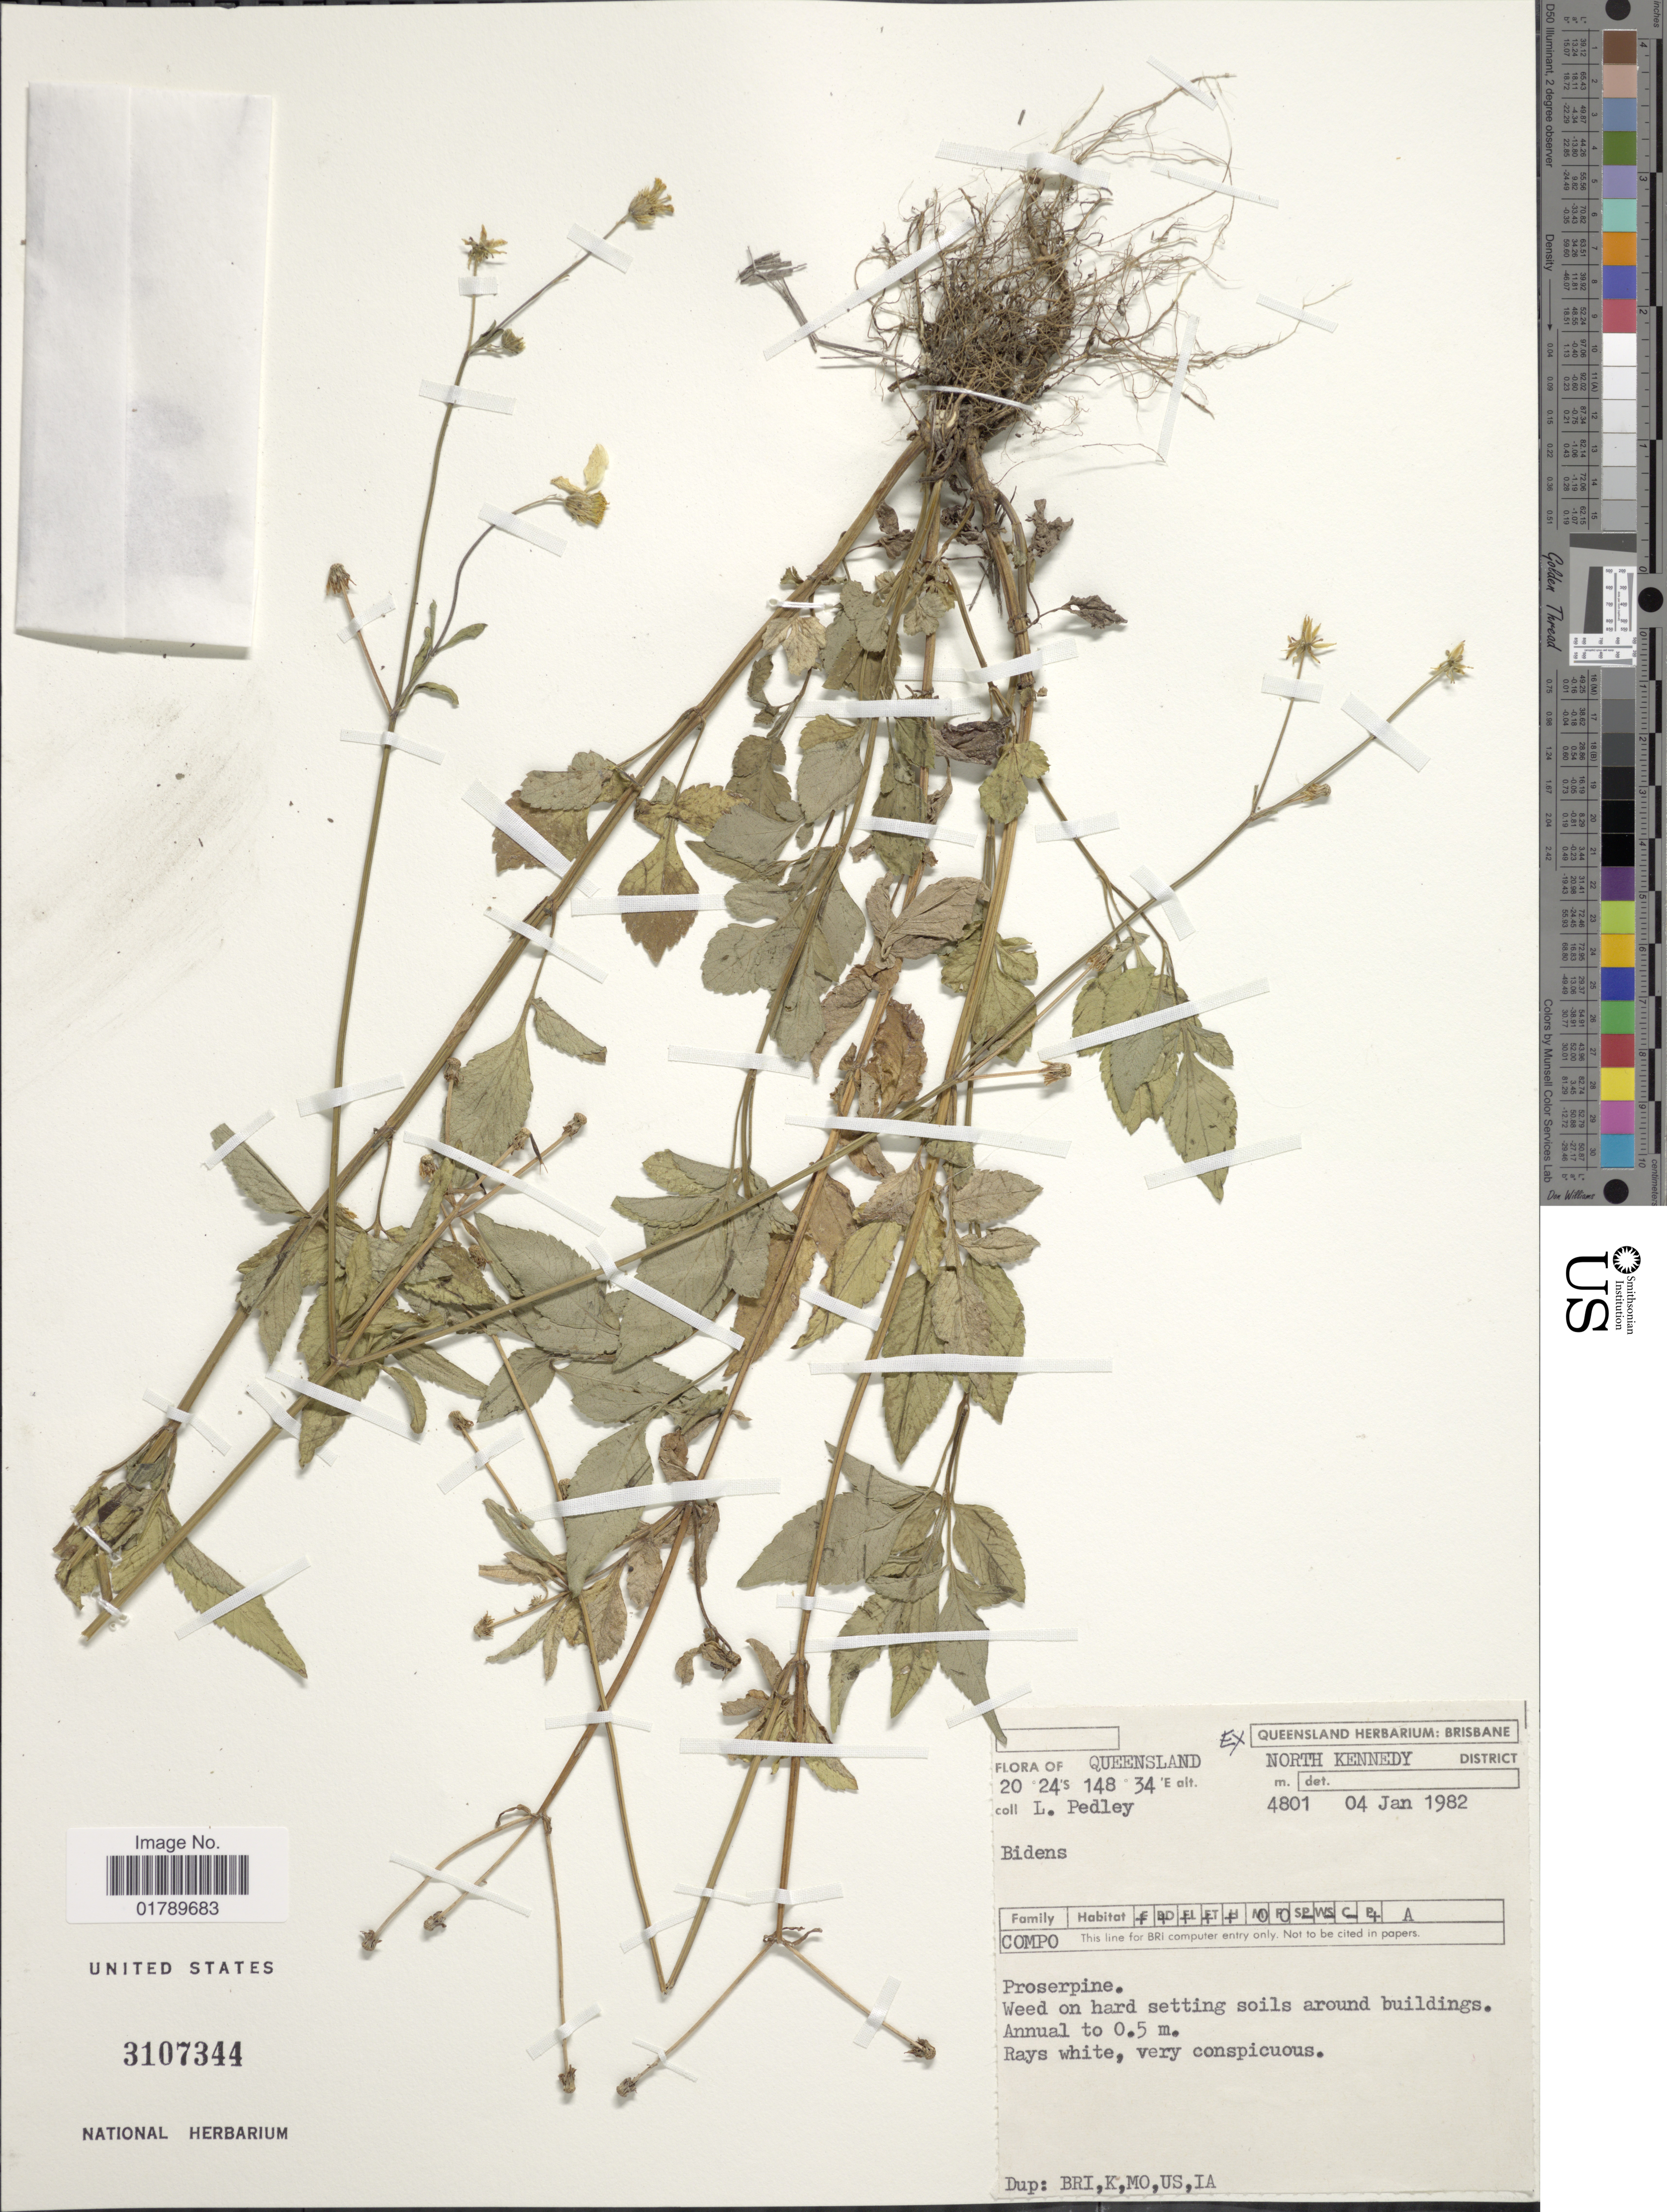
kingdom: Plantae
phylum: Tracheophyta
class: Magnoliopsida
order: Asterales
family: Asteraceae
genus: Bidens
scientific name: Bidens pilosa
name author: L.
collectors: L. Pedley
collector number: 4801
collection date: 1982-01-04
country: Australia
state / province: Queensland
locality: Queensland. North Kennedy District.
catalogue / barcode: US 3107344